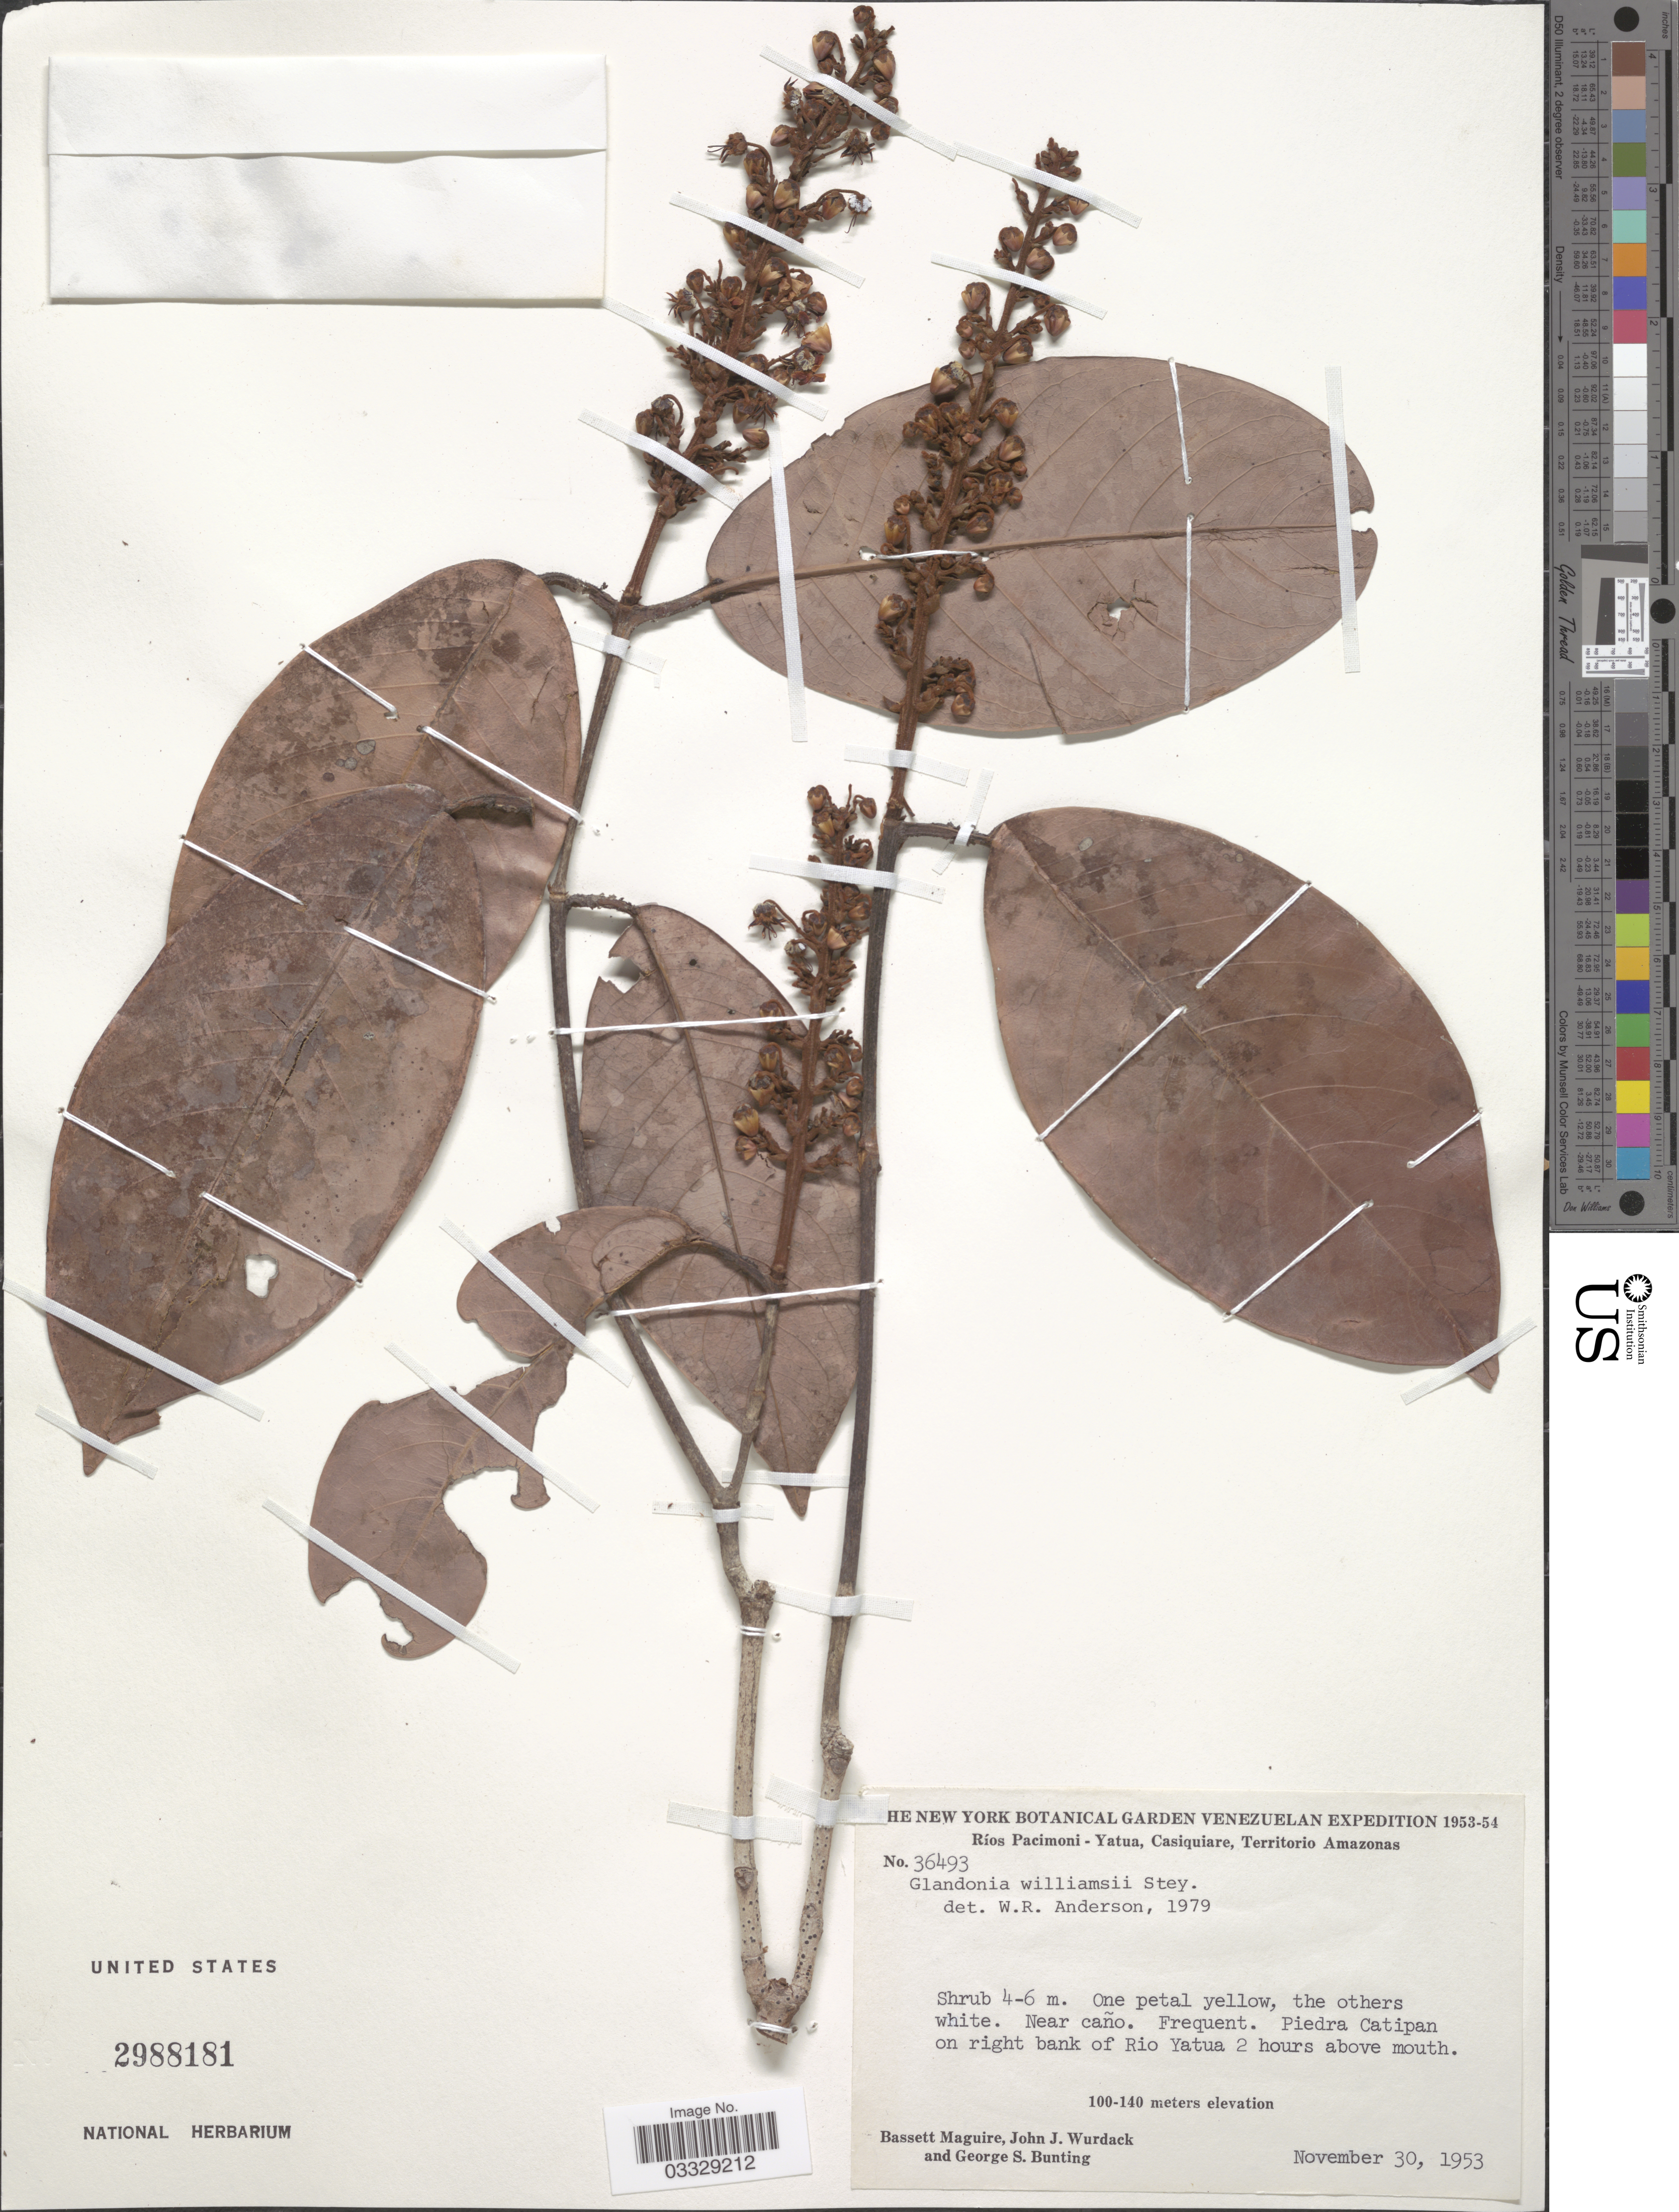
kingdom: Plantae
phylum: Tracheophyta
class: Magnoliopsida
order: Malpighiales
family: Malpighiaceae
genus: Glandonia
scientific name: Glandonia williamsii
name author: Steyerm.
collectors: B. Maguire, J. J. Wurdack & G. S. Bunting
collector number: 36493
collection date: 1953-11-30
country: Venezuela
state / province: Amazonas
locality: Ríos Pacimoni-Yatua, Casiquiare, Territorio Amazonas. Near caño. Piedra Catipan on right bank of Rio Yatua 2 hours above mouth.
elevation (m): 100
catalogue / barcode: US 2988181